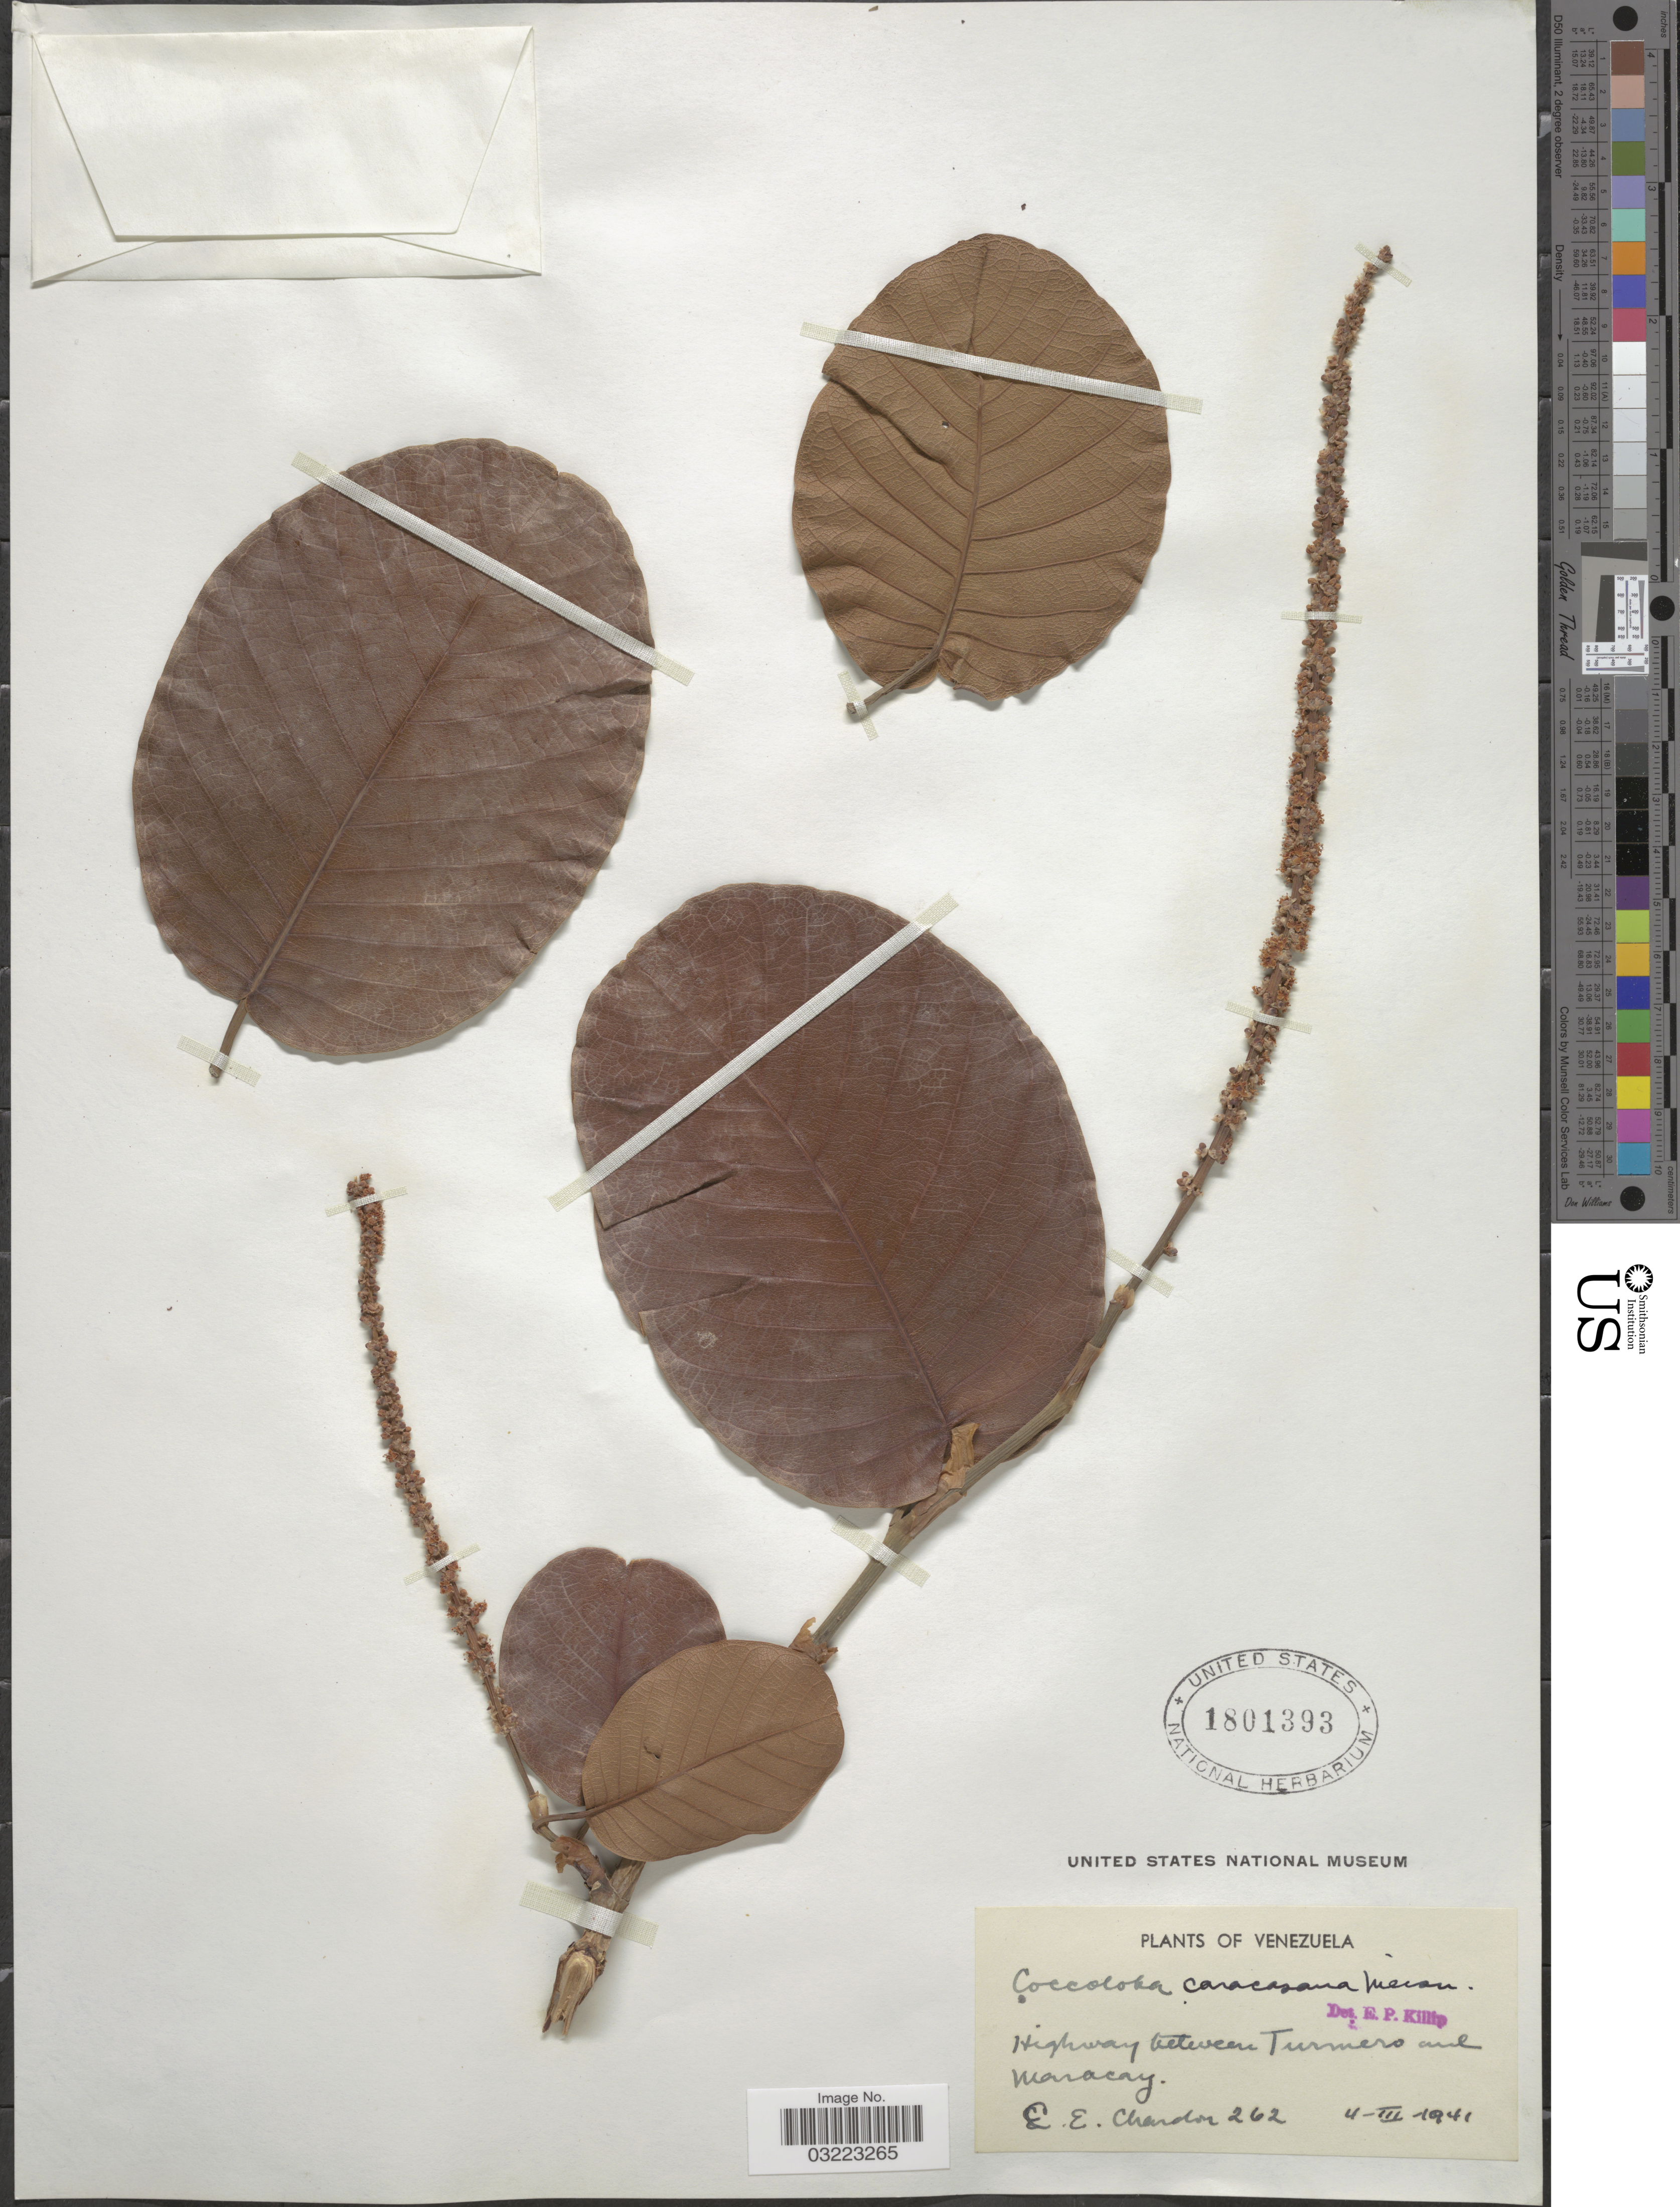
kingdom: Plantae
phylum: Tracheophyta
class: Magnoliopsida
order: Caryophyllales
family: Polygonaceae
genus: Coccoloba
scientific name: Coccoloba caracasana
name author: Meisn.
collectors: C. E. Chardón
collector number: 262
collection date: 1941-03-04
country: Venezuela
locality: Highway between Turmero and Maracay.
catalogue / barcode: US 1801393